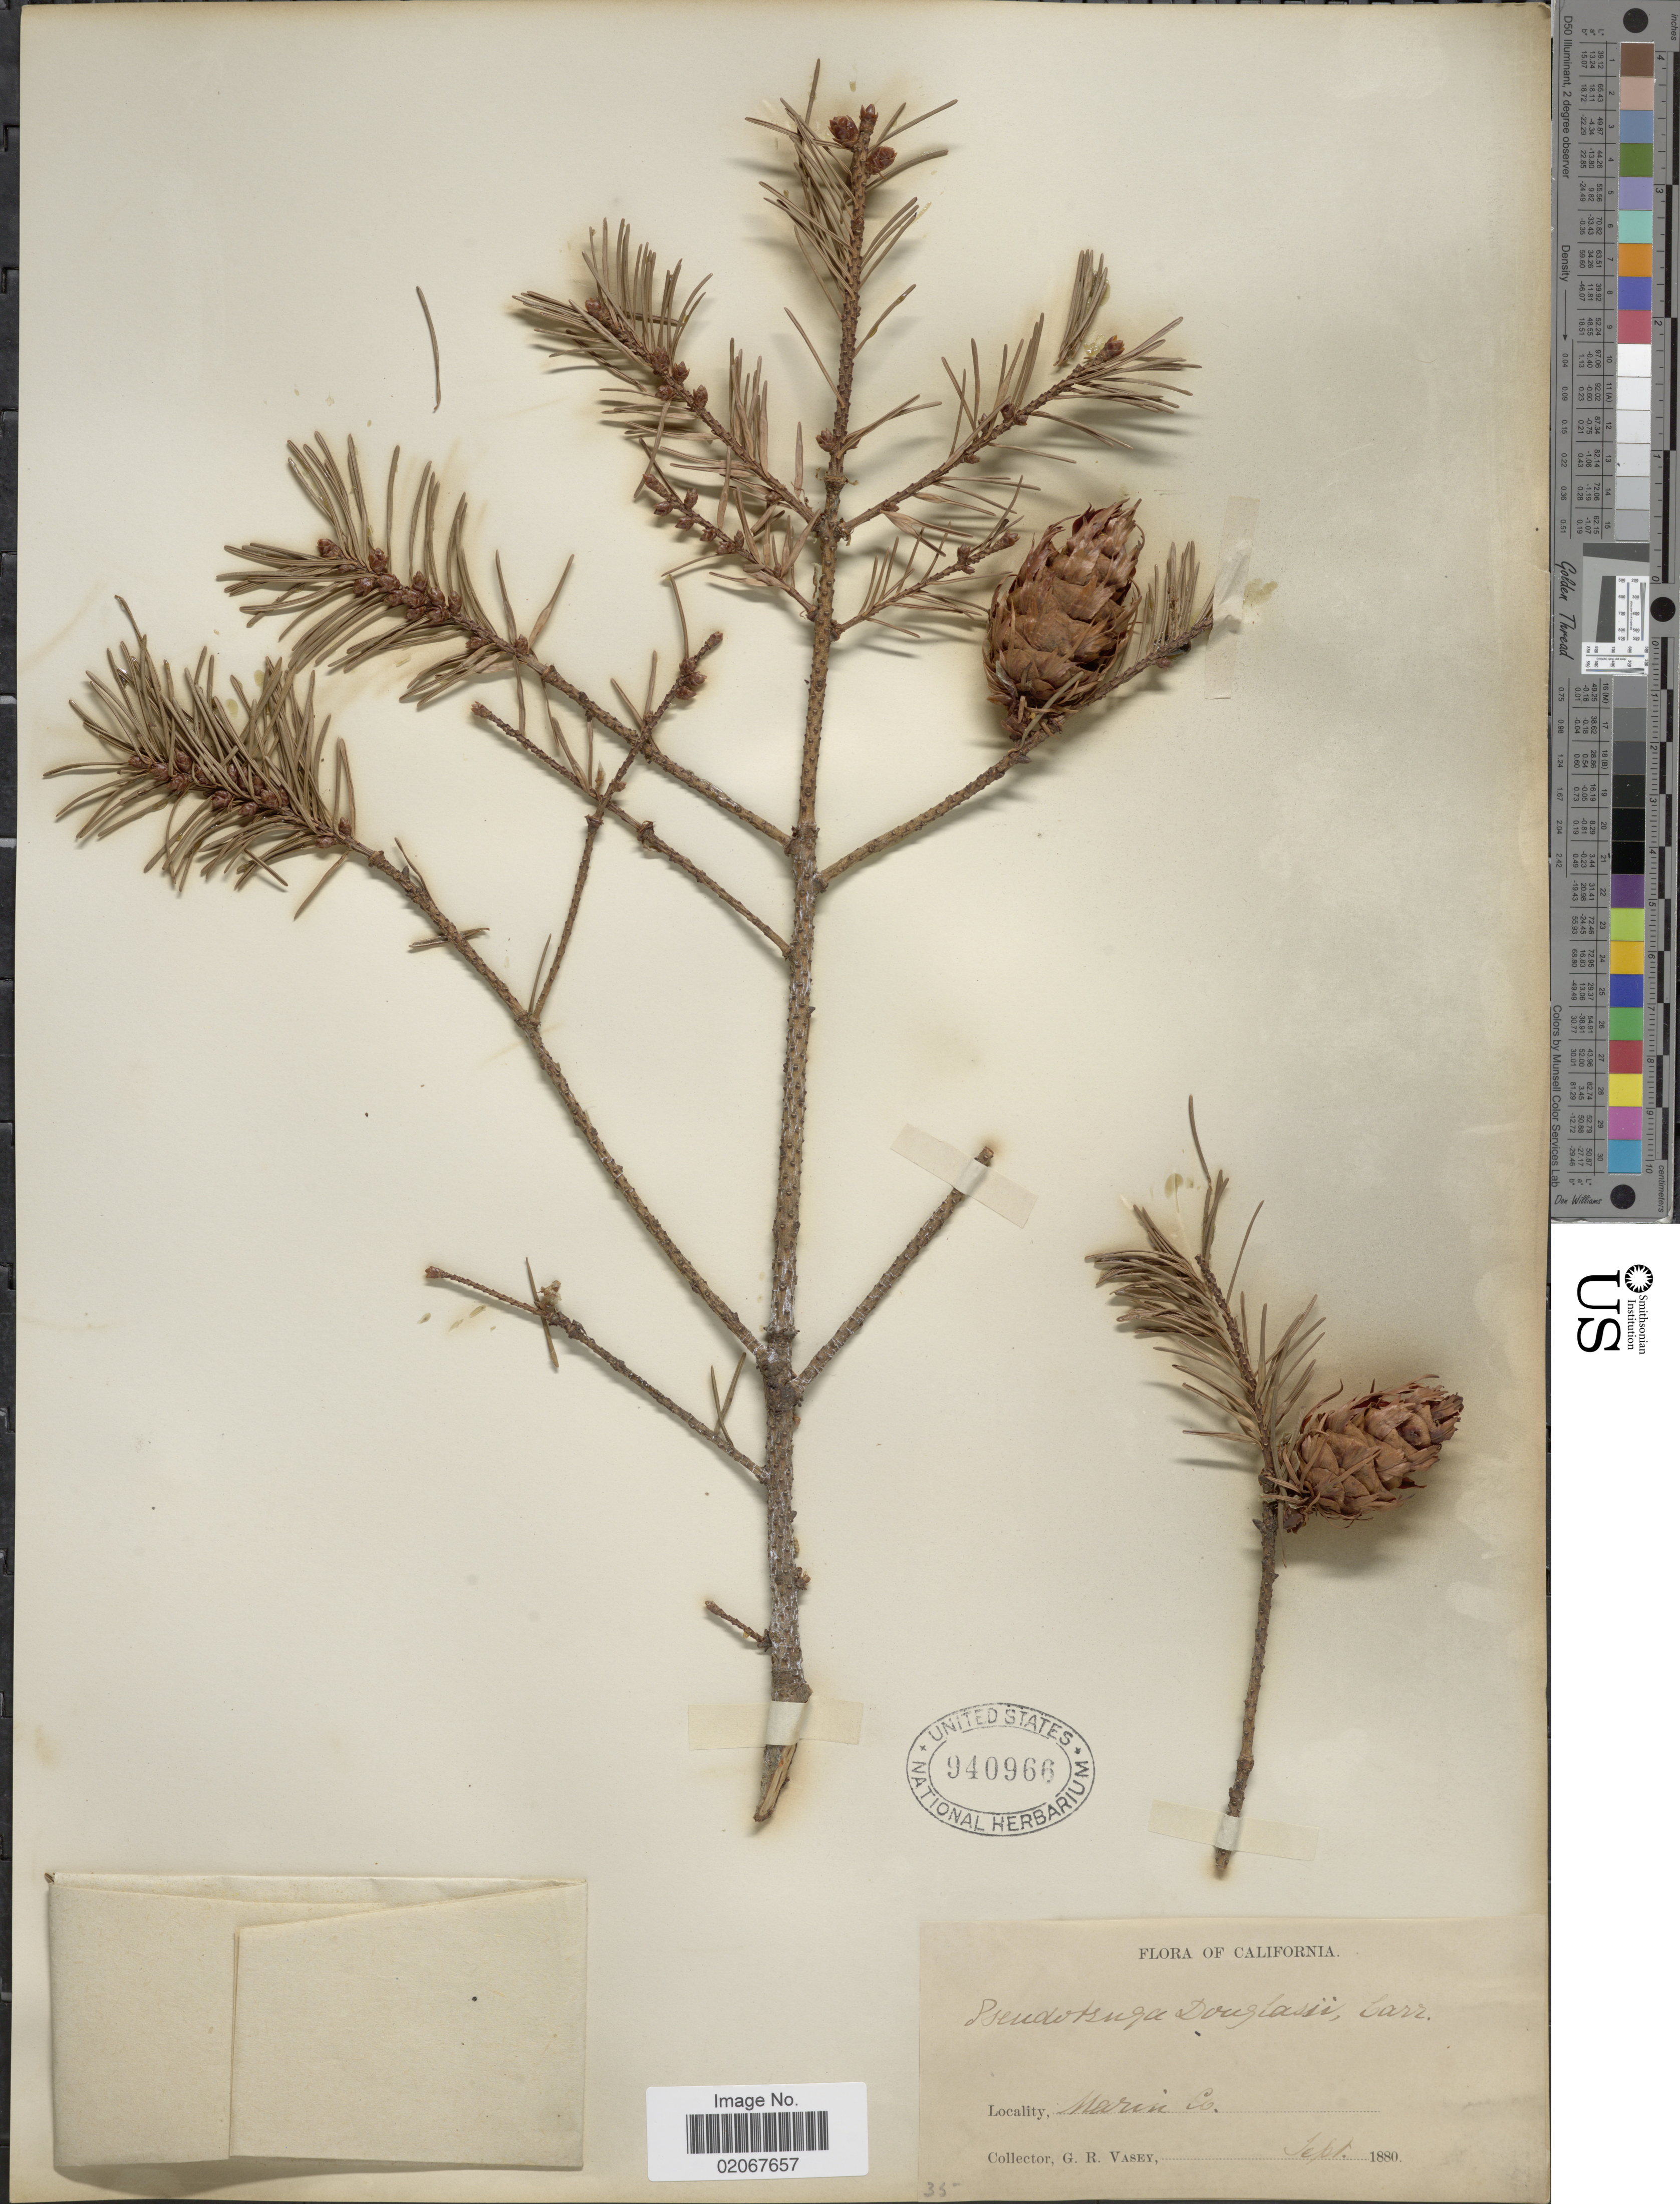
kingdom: Plantae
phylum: Tracheophyta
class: Pinopsida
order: Pinales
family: Pinaceae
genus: Pseudotsuga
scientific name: Pseudotsuga menziesii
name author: (Mirb.) Franco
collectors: G. R. Vasey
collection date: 1880-09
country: United States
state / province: California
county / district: Marin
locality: Marin Co.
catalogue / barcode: US 940966